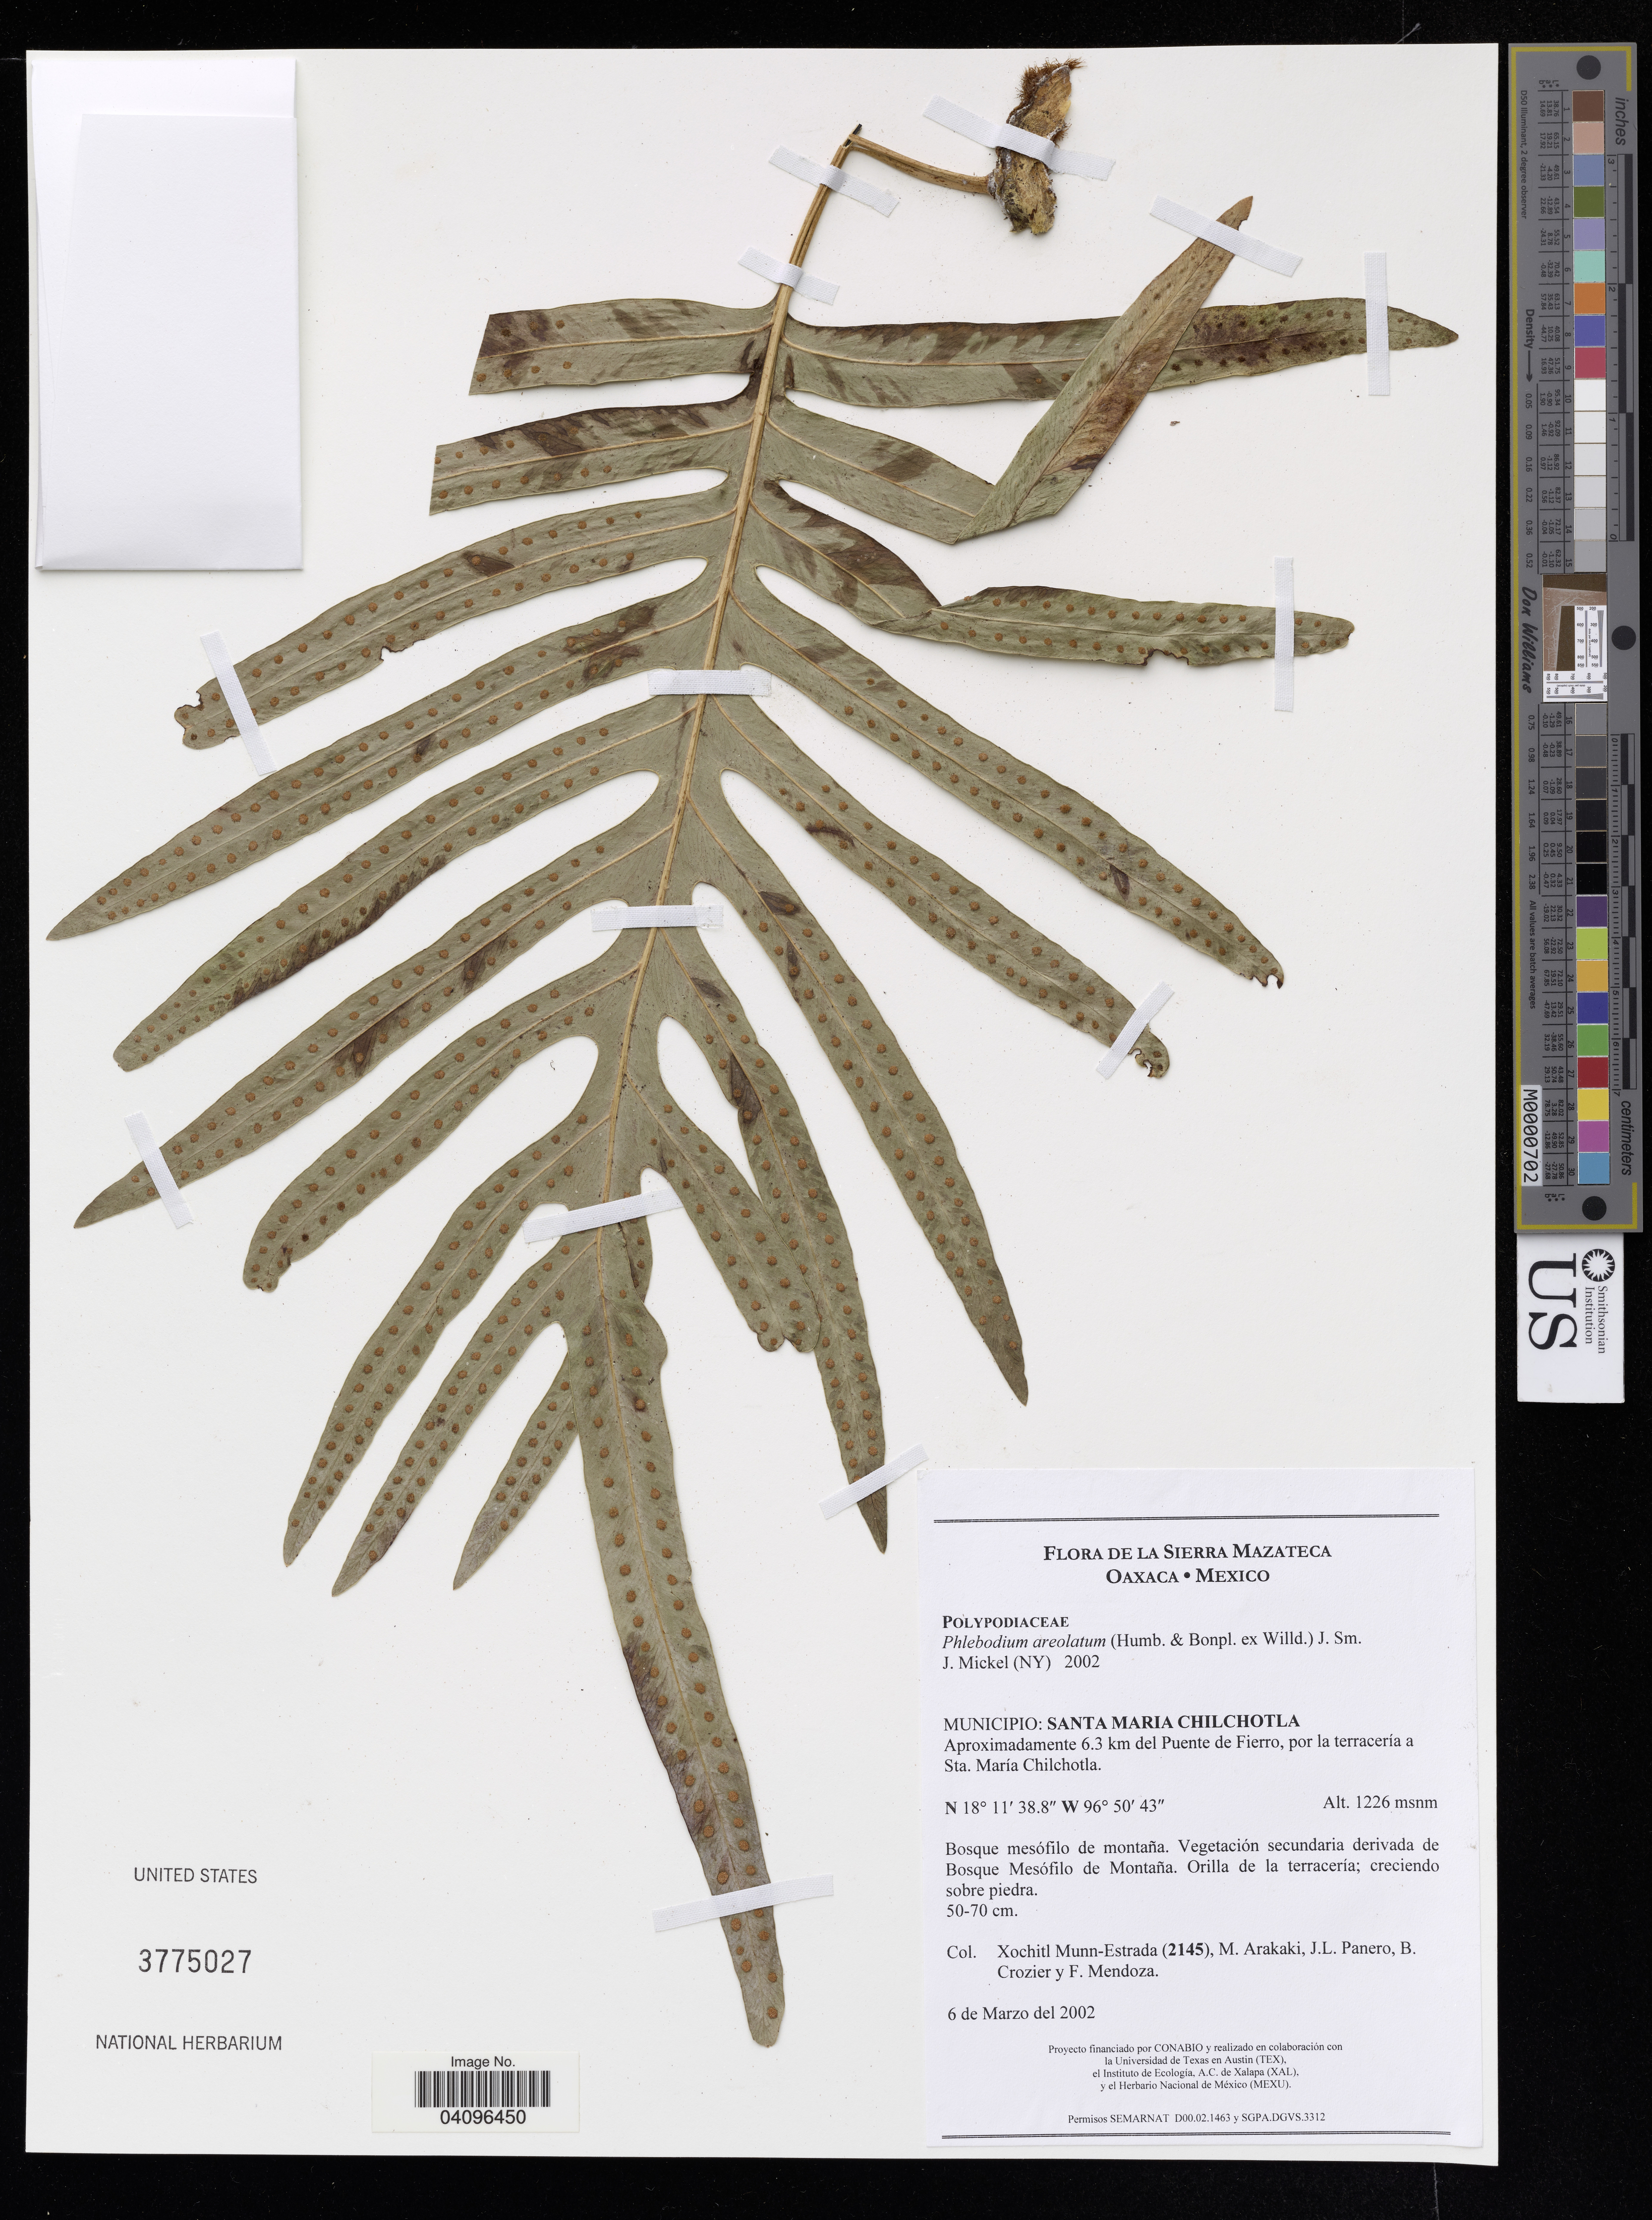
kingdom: Plantae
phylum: Tracheophyta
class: Polypodiopsida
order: Polypodiales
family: Polypodiaceae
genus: Phlebodium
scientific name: Phlebodium areolatum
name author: (Humb. & Bonap. ex Willd.) J. Sm.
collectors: X. Munn-Estrada, M. Arakaki, J. L. Panero & B. Crozier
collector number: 2145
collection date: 2002-03-06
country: Mexico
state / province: Oaxaca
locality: La Sierra Mazateca. Municipio: Santa Maria Chilchotla. Aproximadamente 6.3 km del Puente de Fierro, por la terracería a Sta. María Chilchotla.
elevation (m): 1226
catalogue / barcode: US 3775027